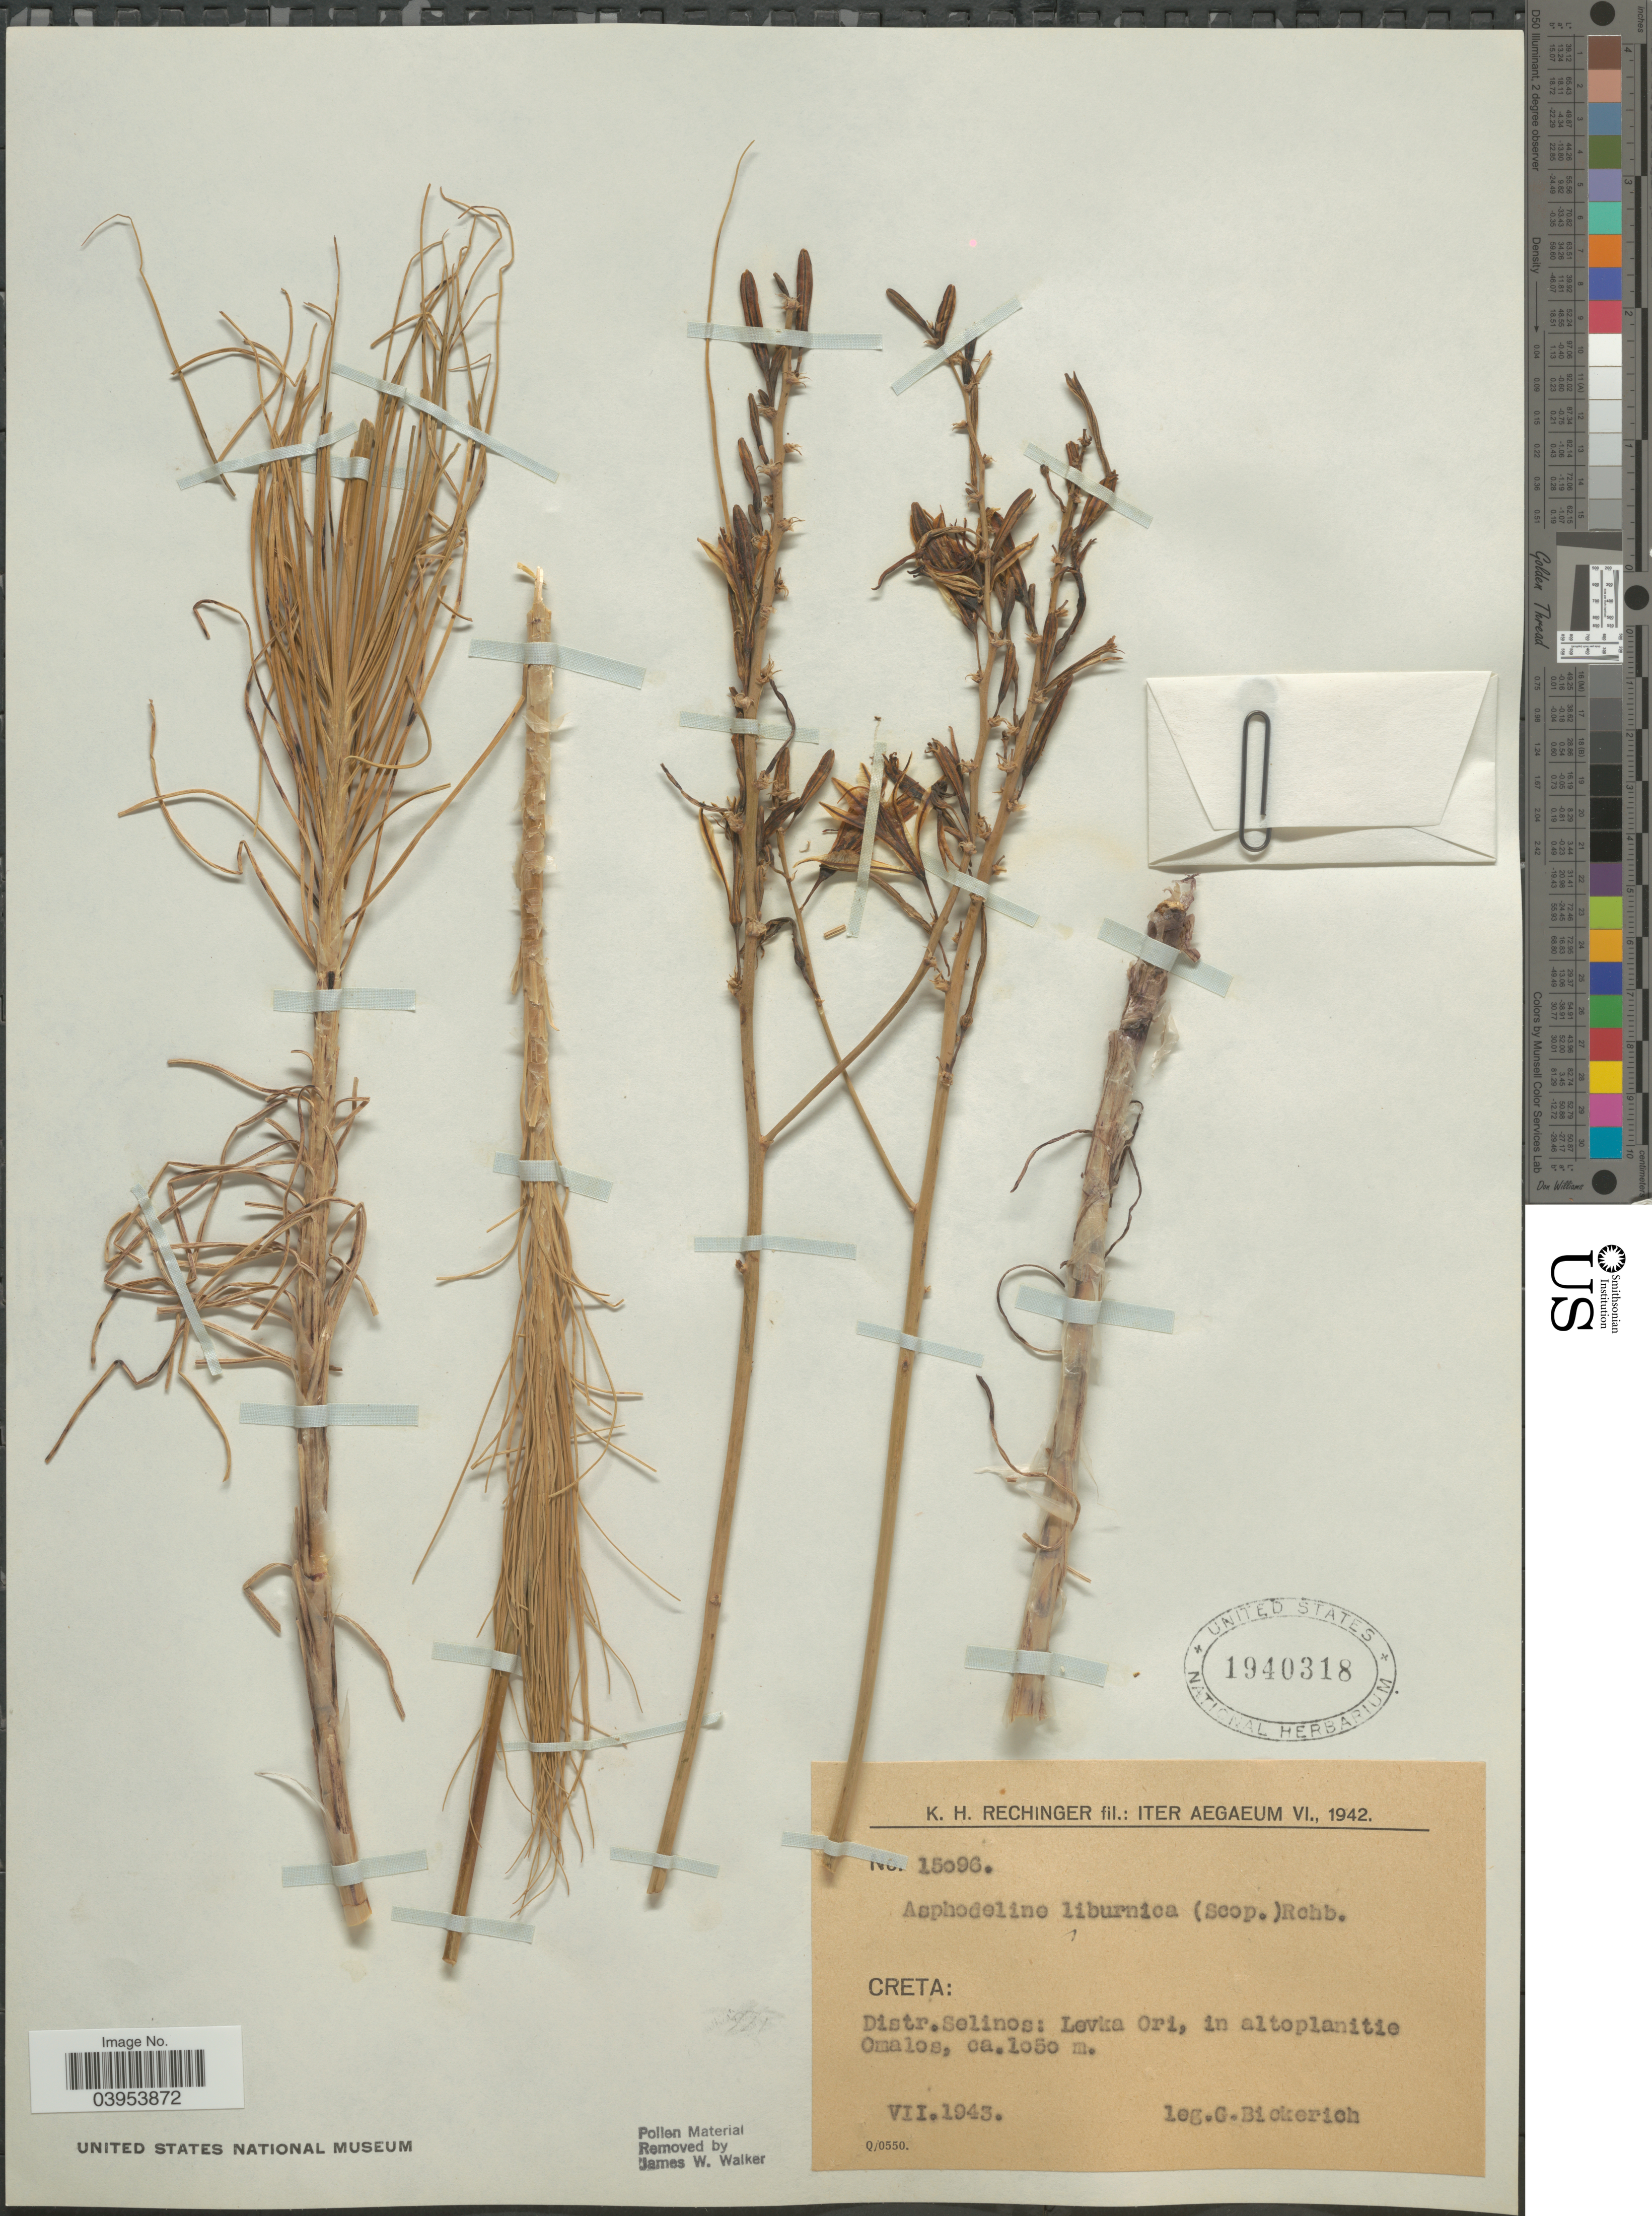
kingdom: Plantae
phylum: Tracheophyta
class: Liliopsida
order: Asparagales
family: Asphodelaceae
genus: Asphodeline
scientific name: Asphodeline liburnica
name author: Rchb.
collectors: Bickerich, G.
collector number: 15096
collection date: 1943-07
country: Greece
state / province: Crete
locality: Iter Aegaeum VI. Creta: Distr. Selinos: Levka Ori, in altoplanitie Omalos.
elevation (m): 1050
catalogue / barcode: US 1940318